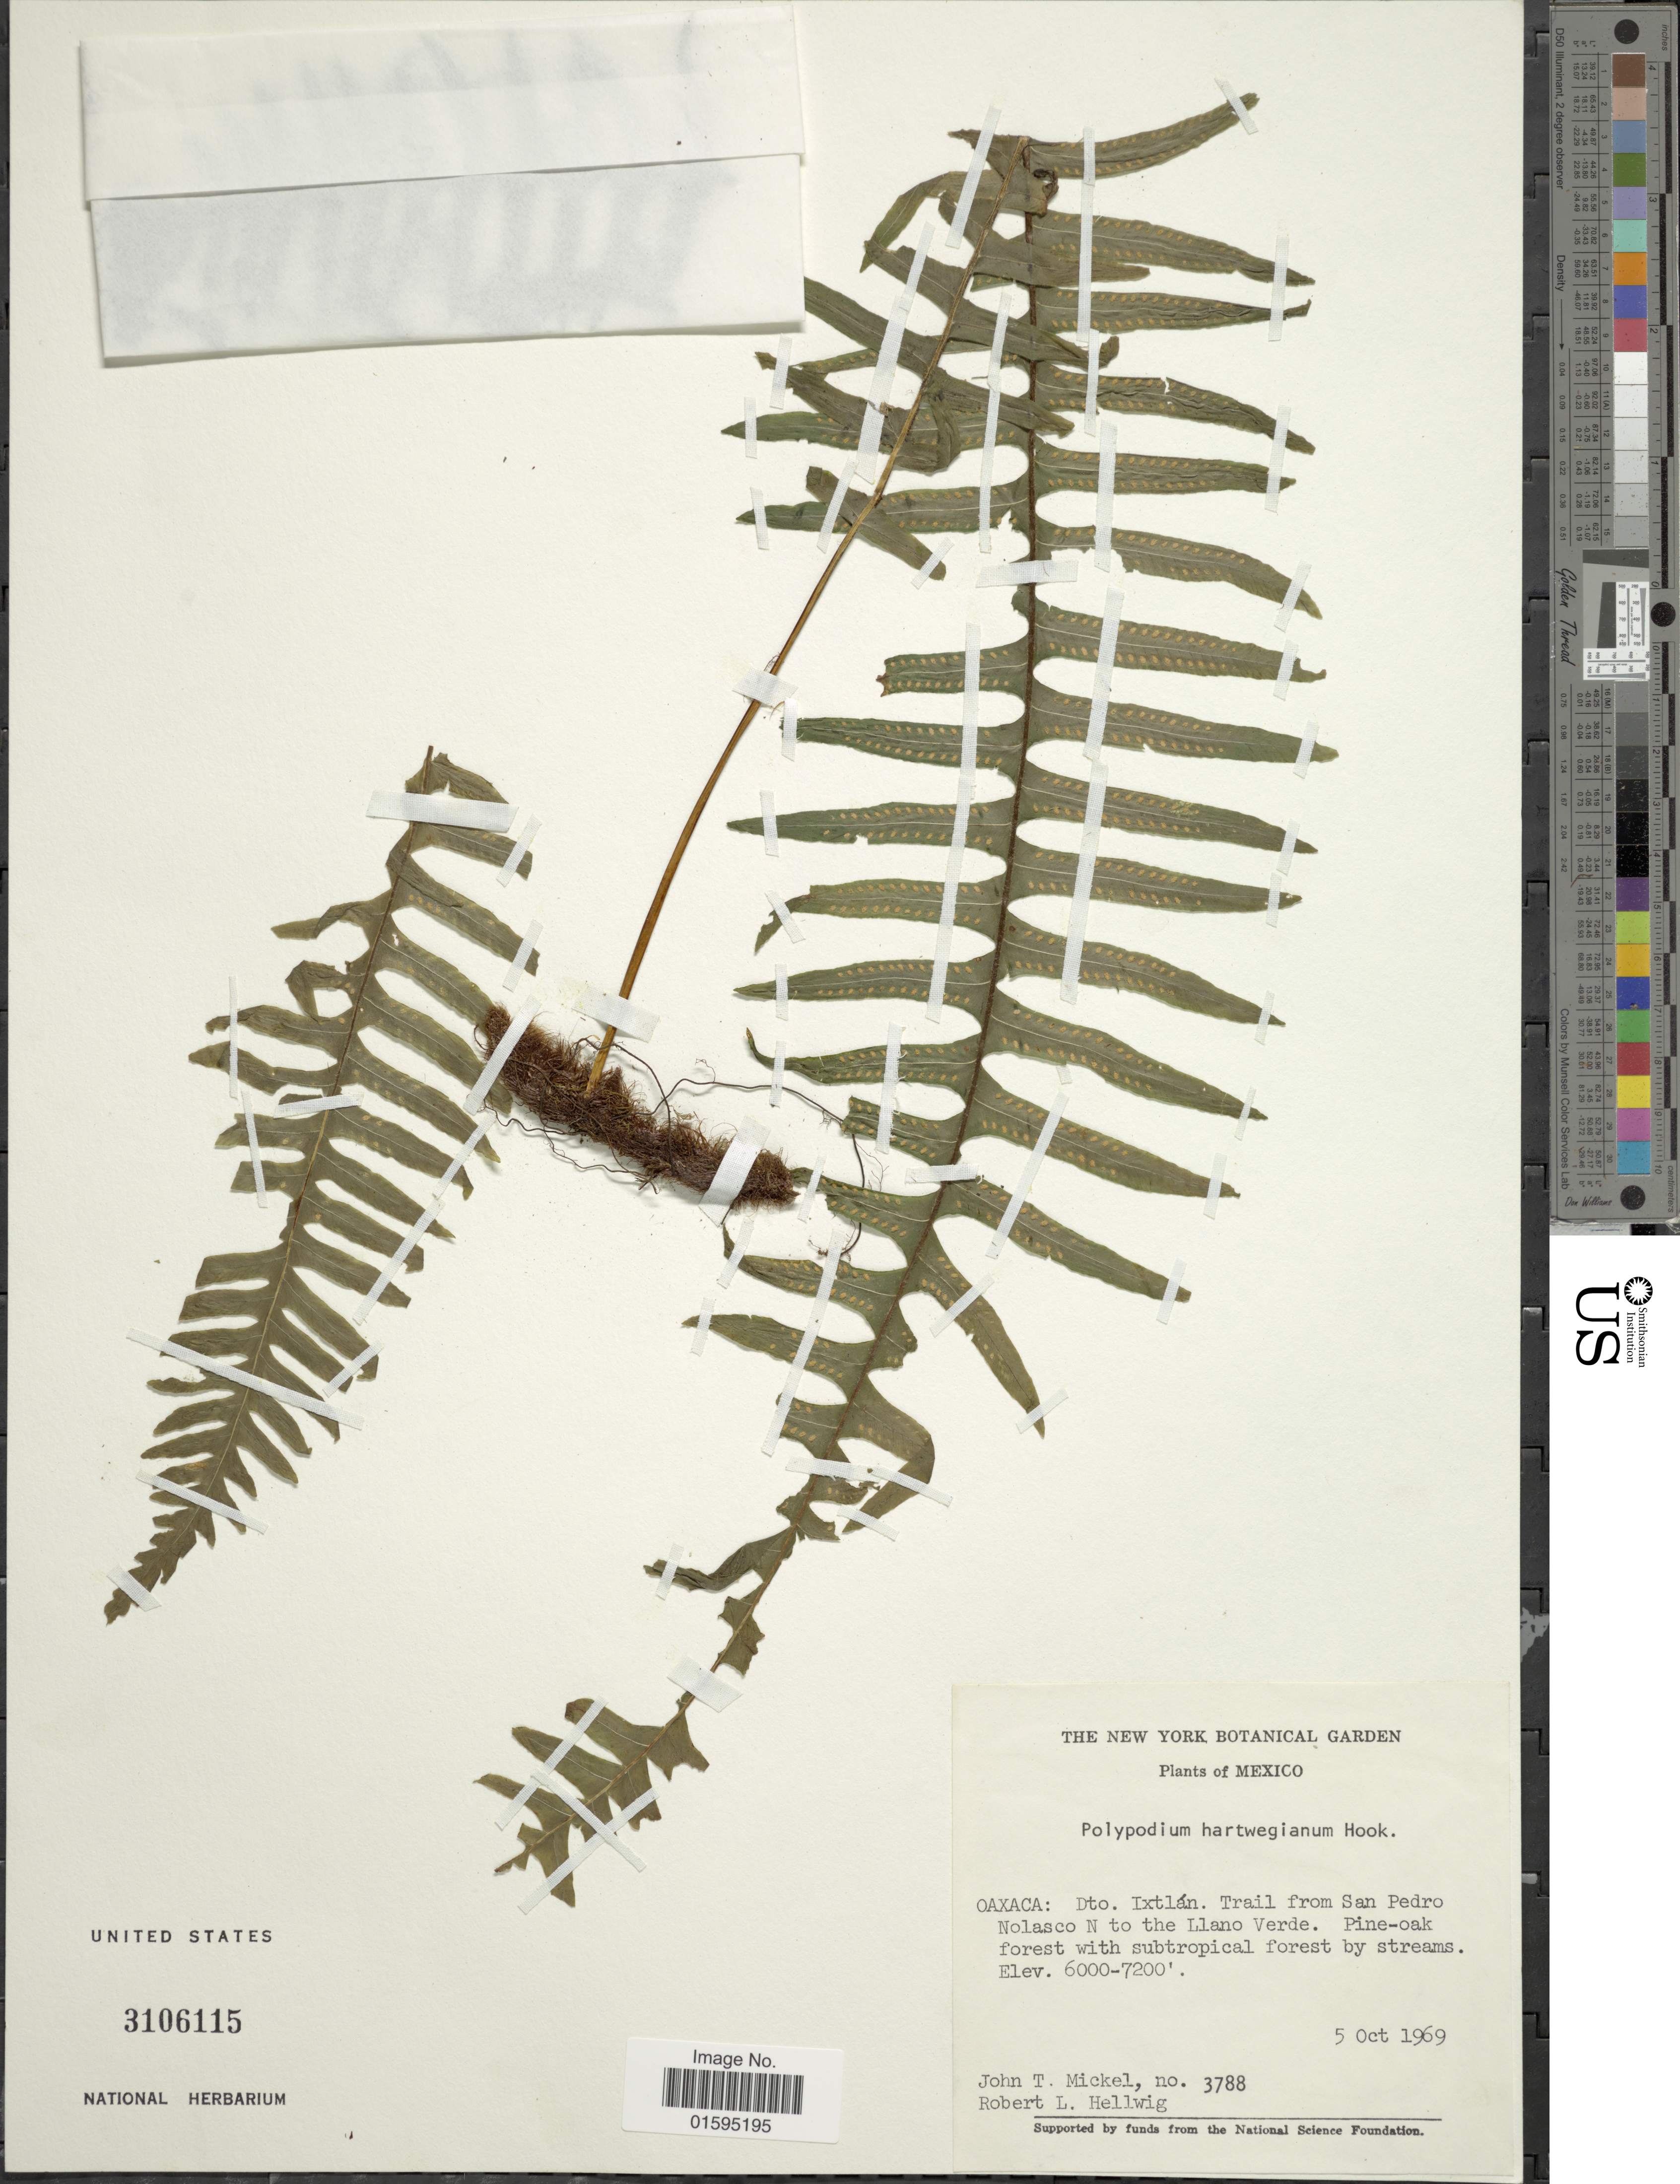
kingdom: Plantae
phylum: Tracheophyta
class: Polypodiopsida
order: Polypodiales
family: Polypodiaceae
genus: Polypodium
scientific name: Polypodium hartwegianum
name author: Hook.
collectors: J. T. Mickel & R. Hellwig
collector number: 3788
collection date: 1969-10-05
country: Mexico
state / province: Oaxaca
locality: Dto. Ixtlán. Trail from San Pedro Nolasco N to the Llano Verde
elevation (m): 1829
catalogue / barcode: US 3106115